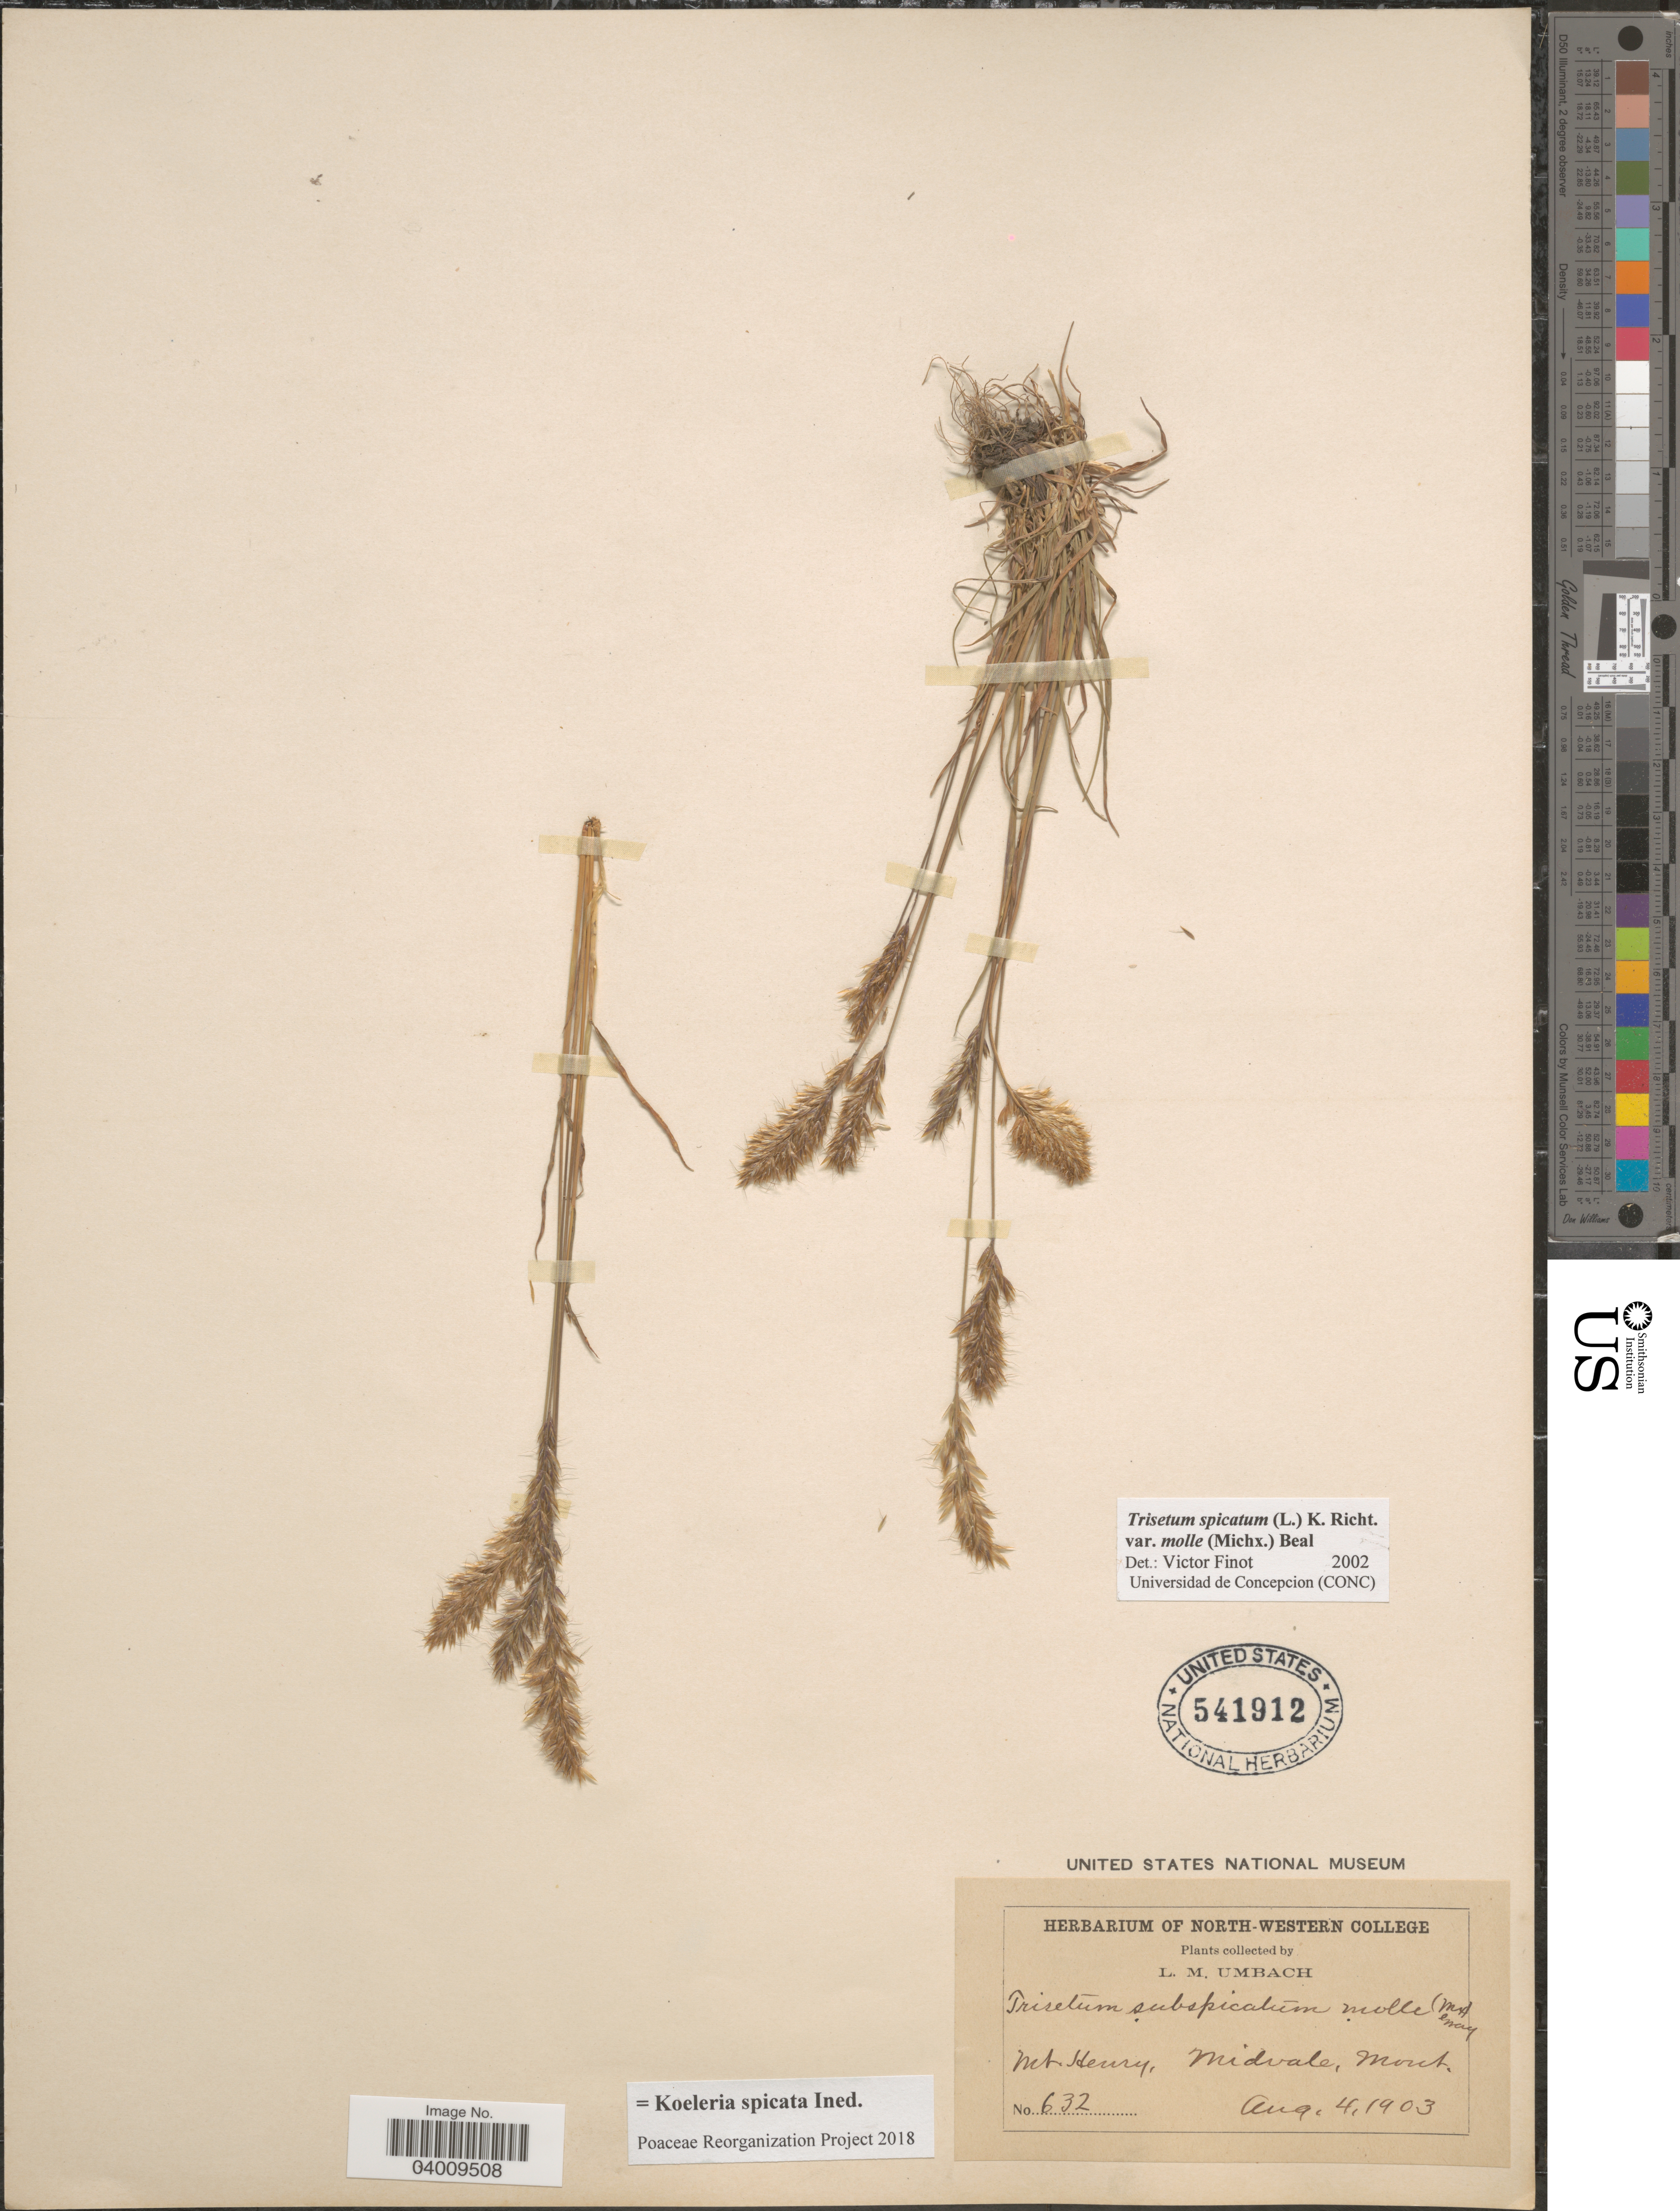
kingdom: Plantae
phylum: Tracheophyta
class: Liliopsida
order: Poales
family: Poaceae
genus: Koeleria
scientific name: Koeleria spicata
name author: (L.) Barberá et al.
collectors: L. M. Umbach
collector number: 632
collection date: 1903-08-04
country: United States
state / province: Montana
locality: Mt. Henry. Midvale.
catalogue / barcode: US 541912